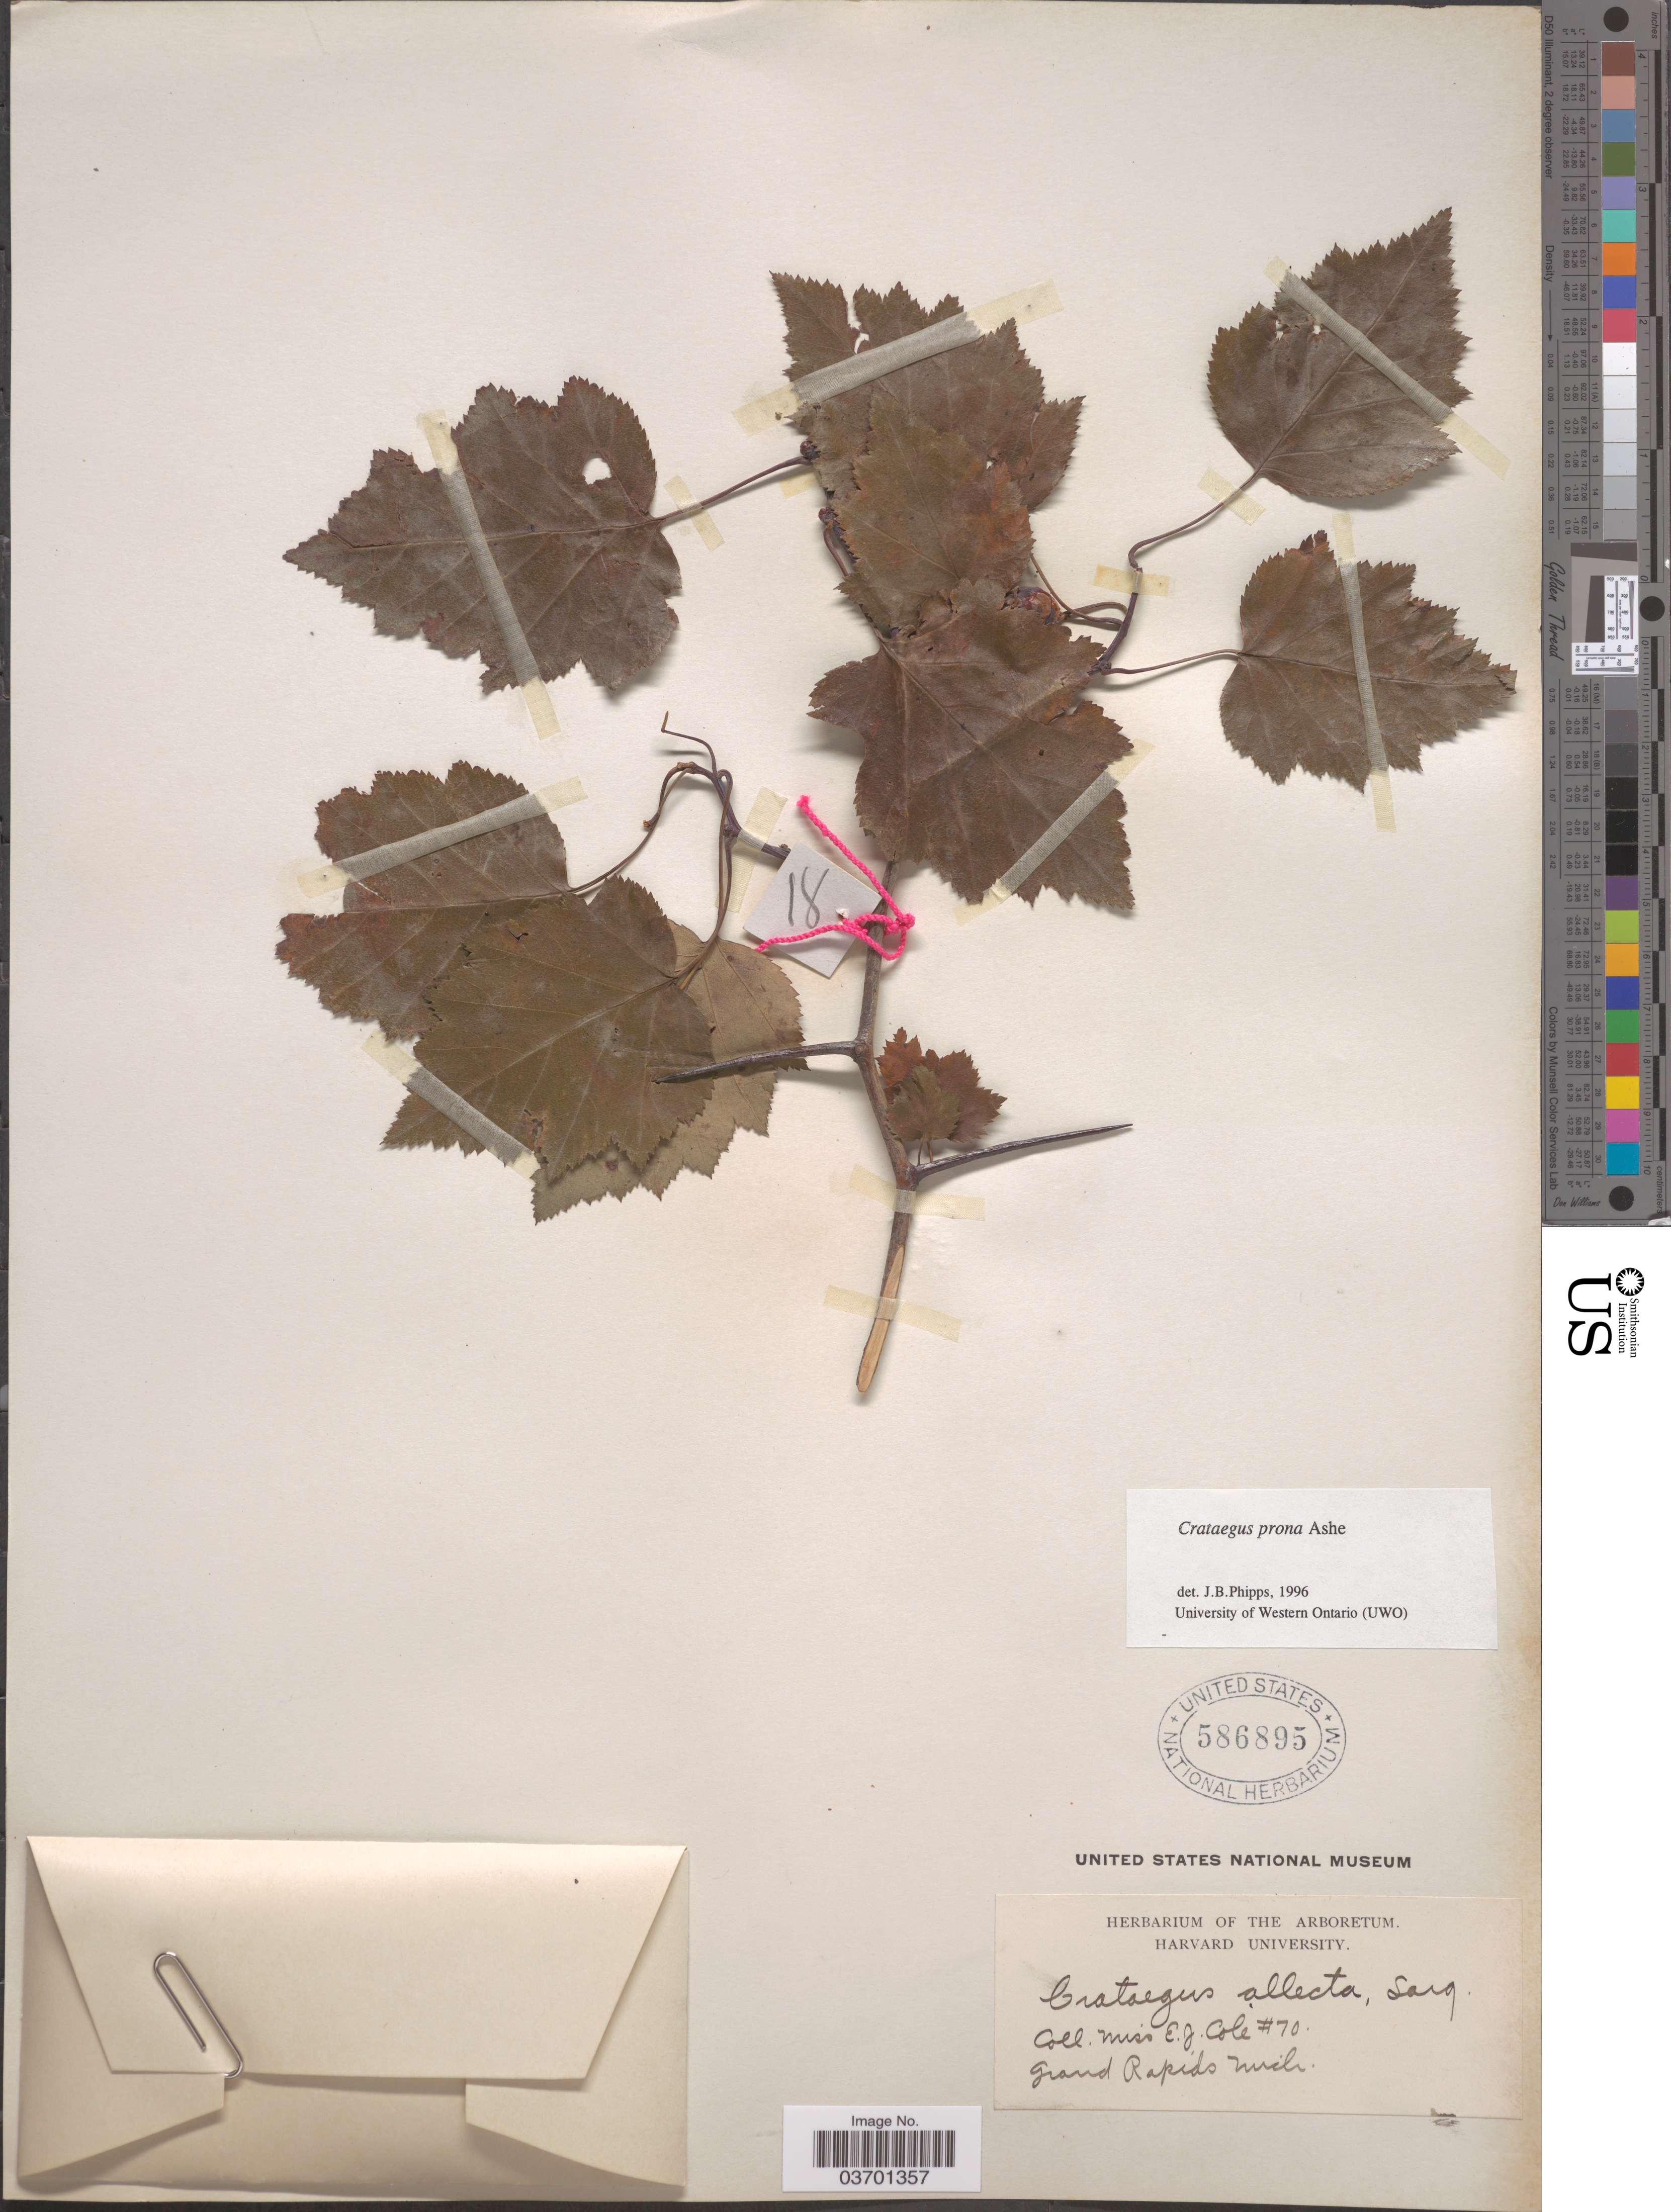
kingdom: Plantae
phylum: Tracheophyta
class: Magnoliopsida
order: Rosales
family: Rosaceae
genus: Crataegus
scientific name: Crataegus prona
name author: Ashe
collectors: E. Cole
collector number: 70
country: United States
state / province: Michigan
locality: Grand Rapids.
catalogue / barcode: US 586895